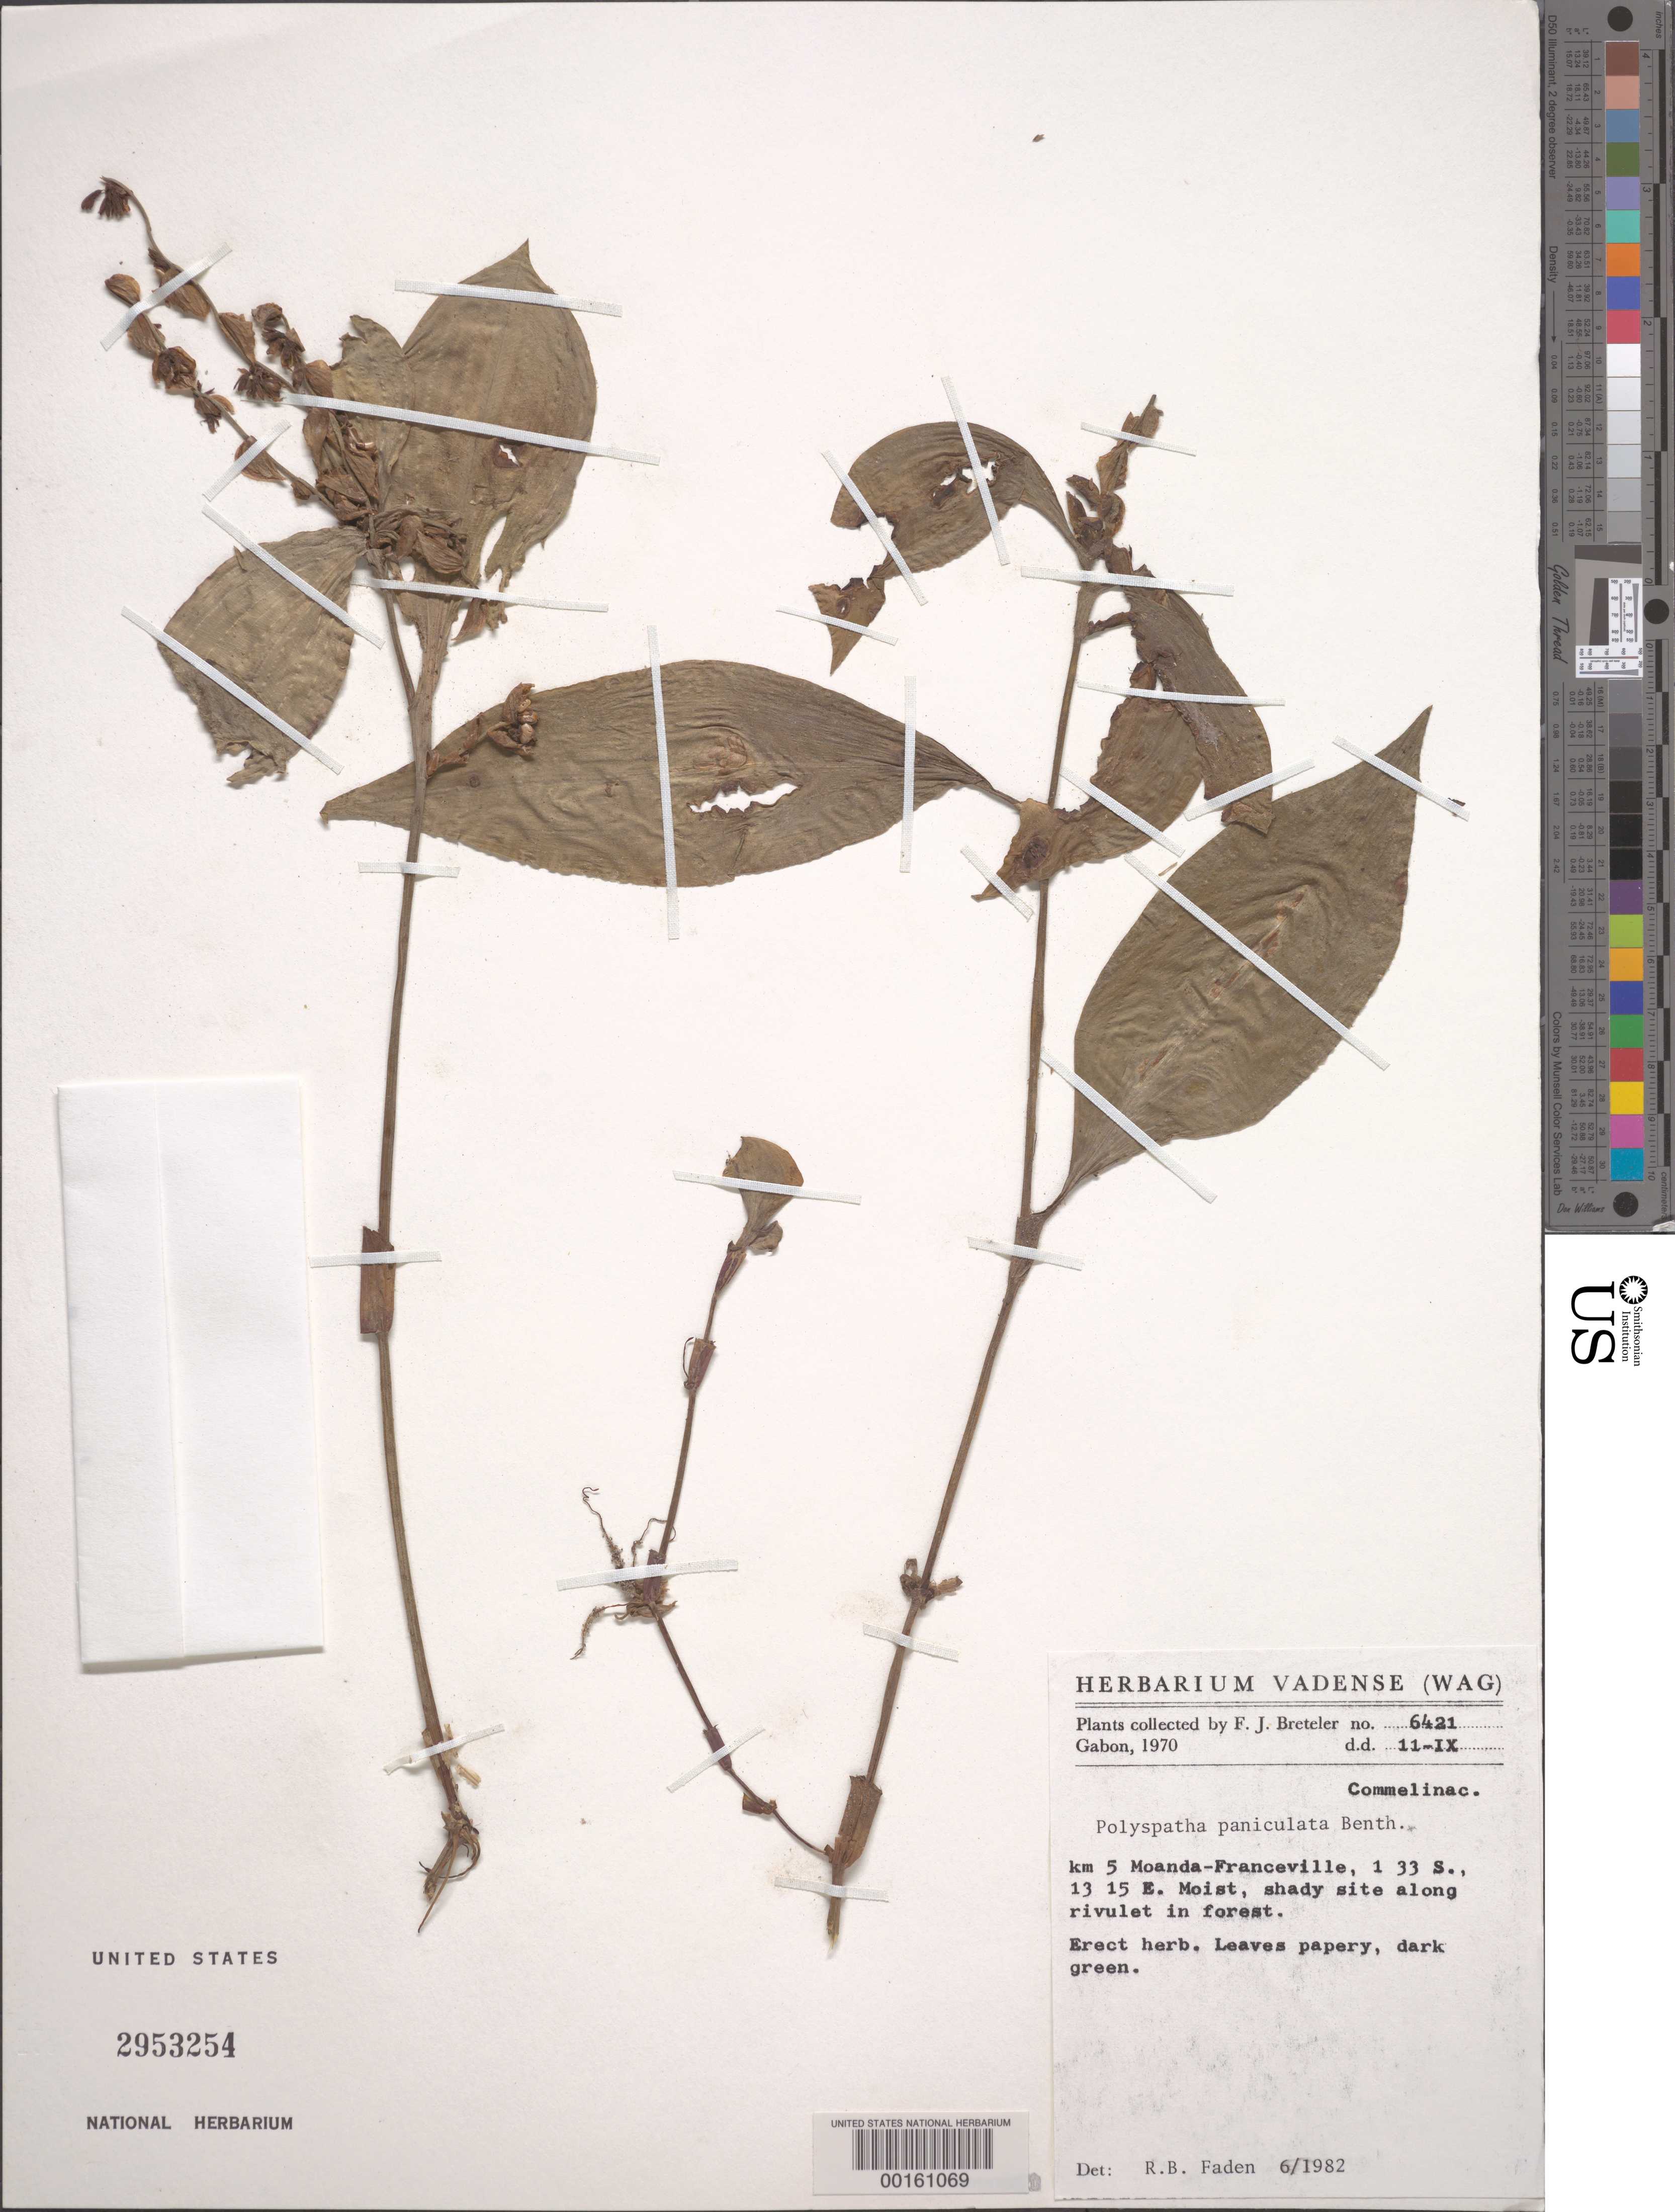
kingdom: Plantae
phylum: Tracheophyta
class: Liliopsida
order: Commelinales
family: Commelinaceae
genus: Polyspatha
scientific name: Polyspatha paniculata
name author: Benth.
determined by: Faden, Robert B., (US), Smithsonian Institution - National Museum of Natural History (UNITED STATES)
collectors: F. J. Breteler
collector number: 6421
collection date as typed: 11 Nov 1970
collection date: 1970-11-11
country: Gabon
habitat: Moist shady site along rivelet; forest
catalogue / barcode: US 2953254